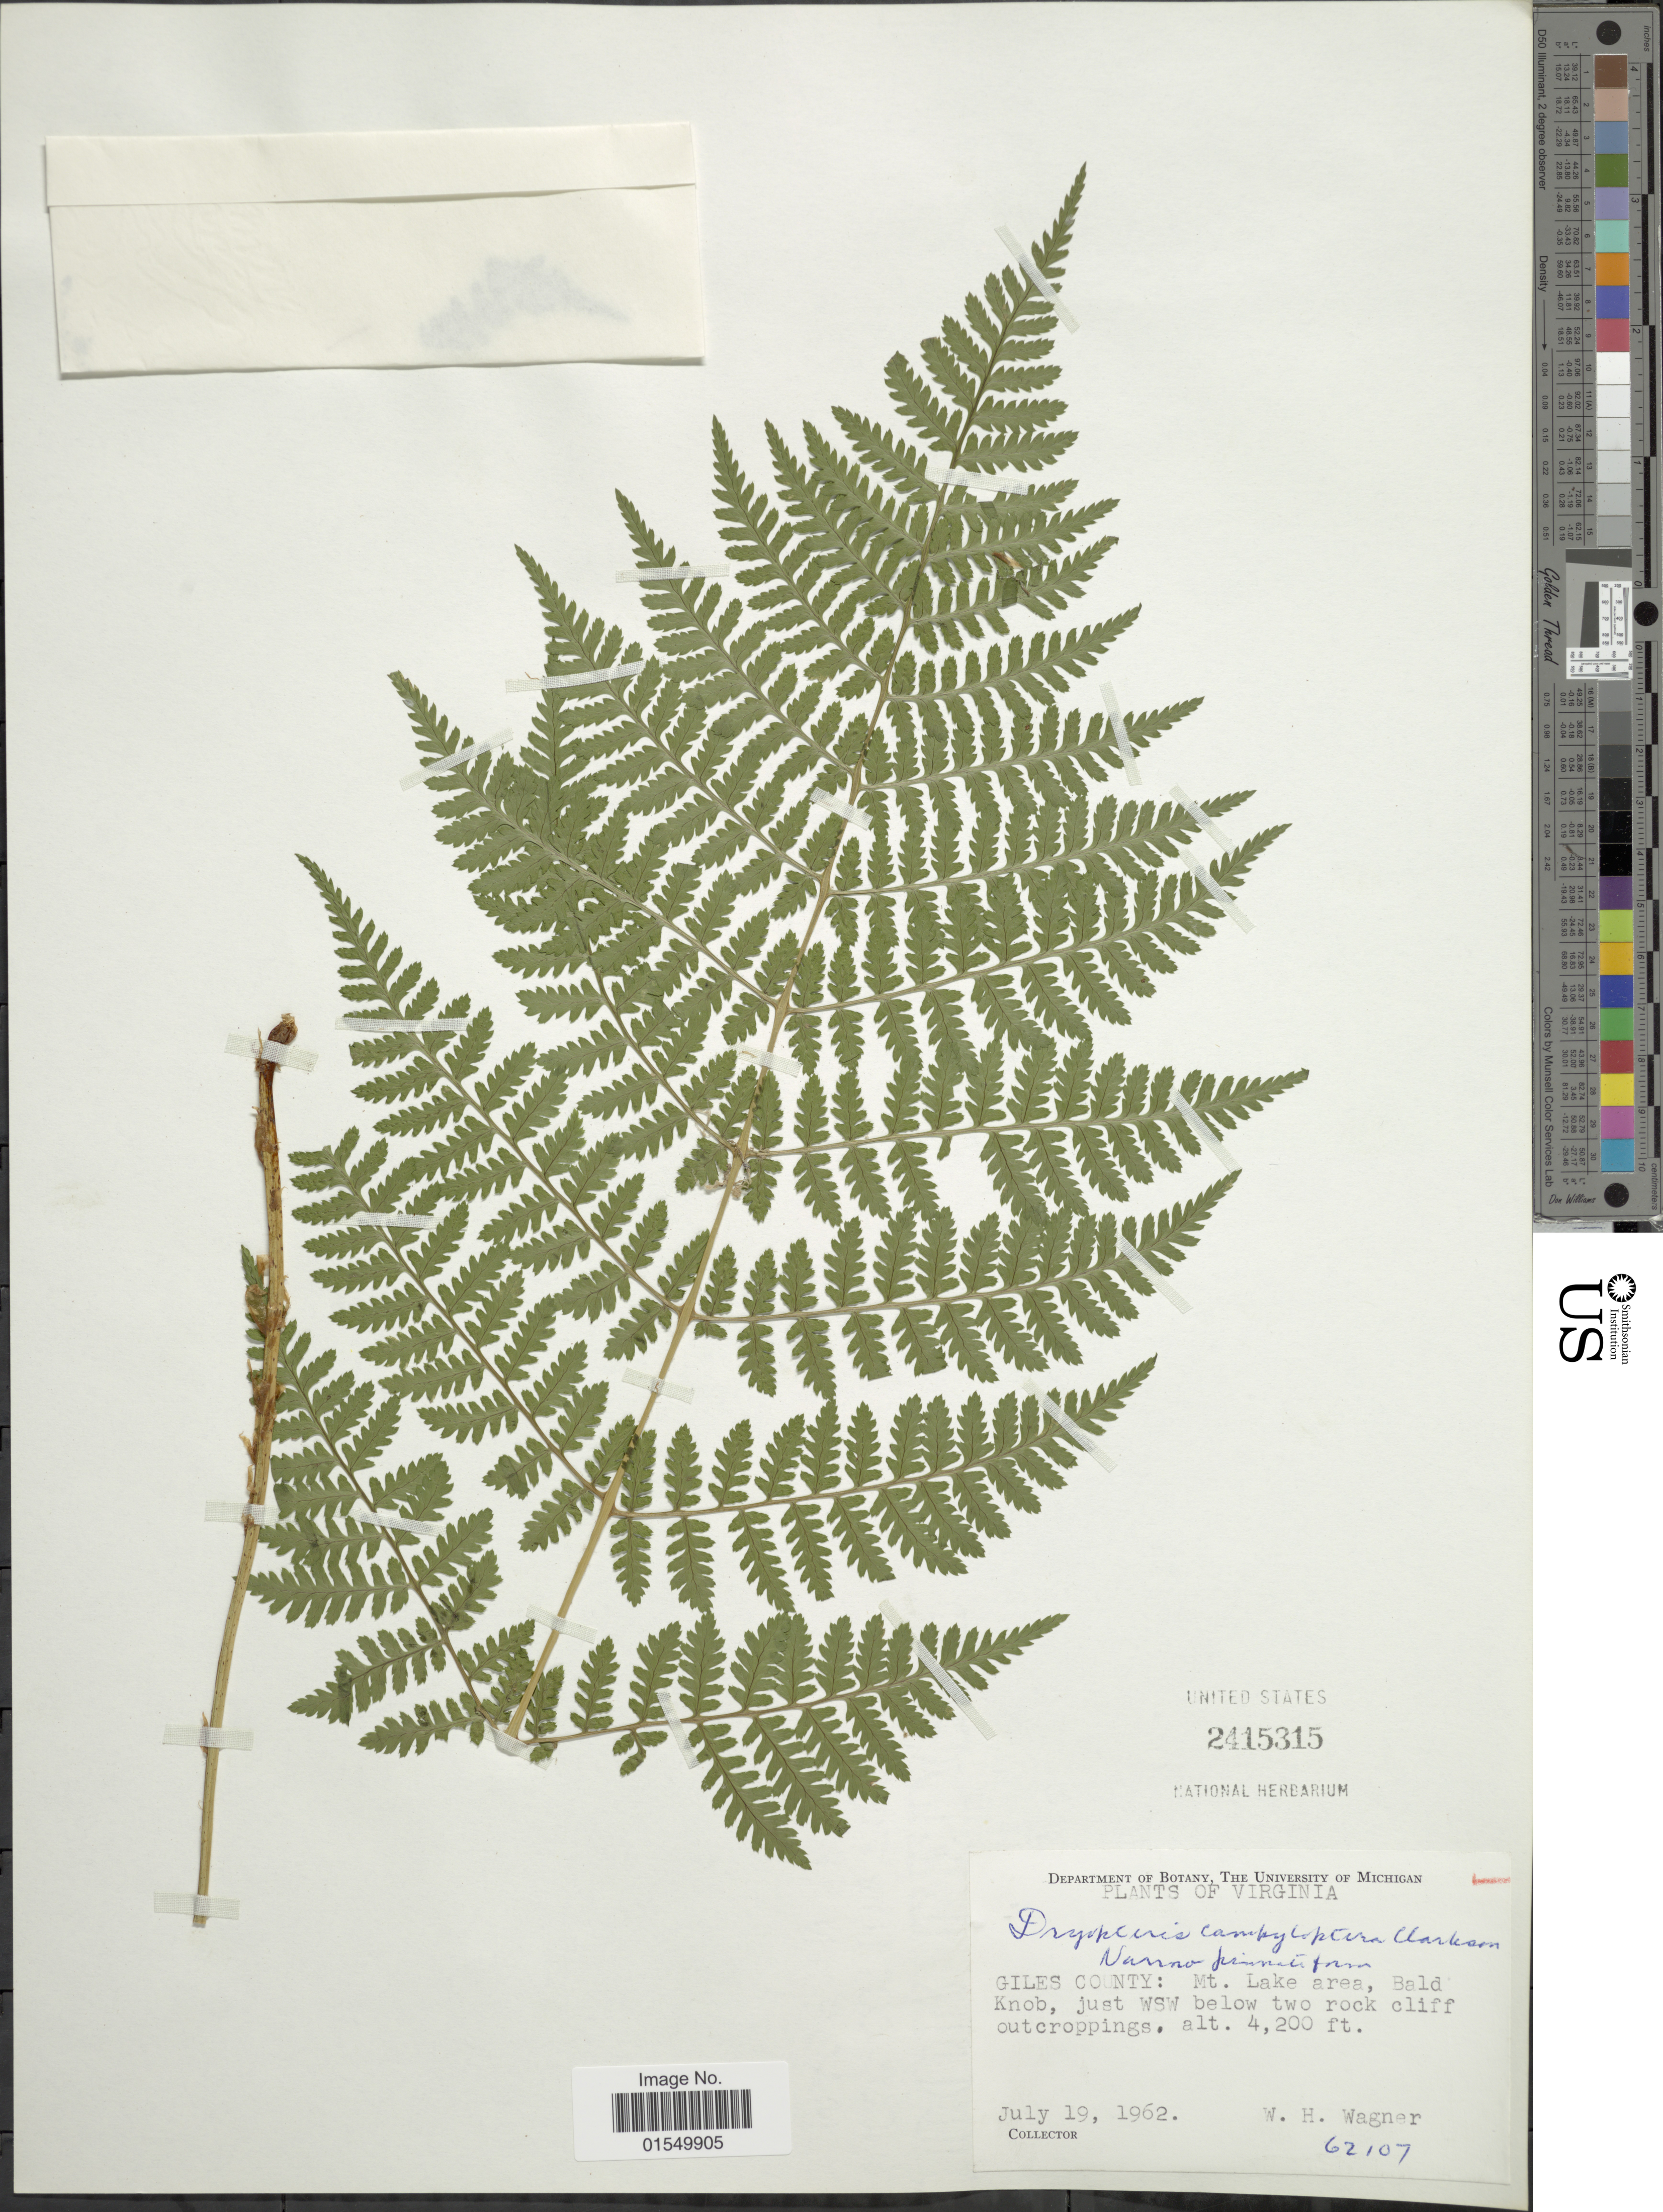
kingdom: Plantae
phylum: Tracheophyta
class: Polypodiopsida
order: Polypodiales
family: Dryopteridaceae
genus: Dryopteris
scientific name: Dryopteris campyloptera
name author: Clarkson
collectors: W. H. Wagner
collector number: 62107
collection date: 1962-07-19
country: United States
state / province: Virginia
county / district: Giles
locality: Mt. Lake area, Bald Knob, just WSW below two rock cliff outcroppings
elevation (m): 1280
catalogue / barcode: US 2415315